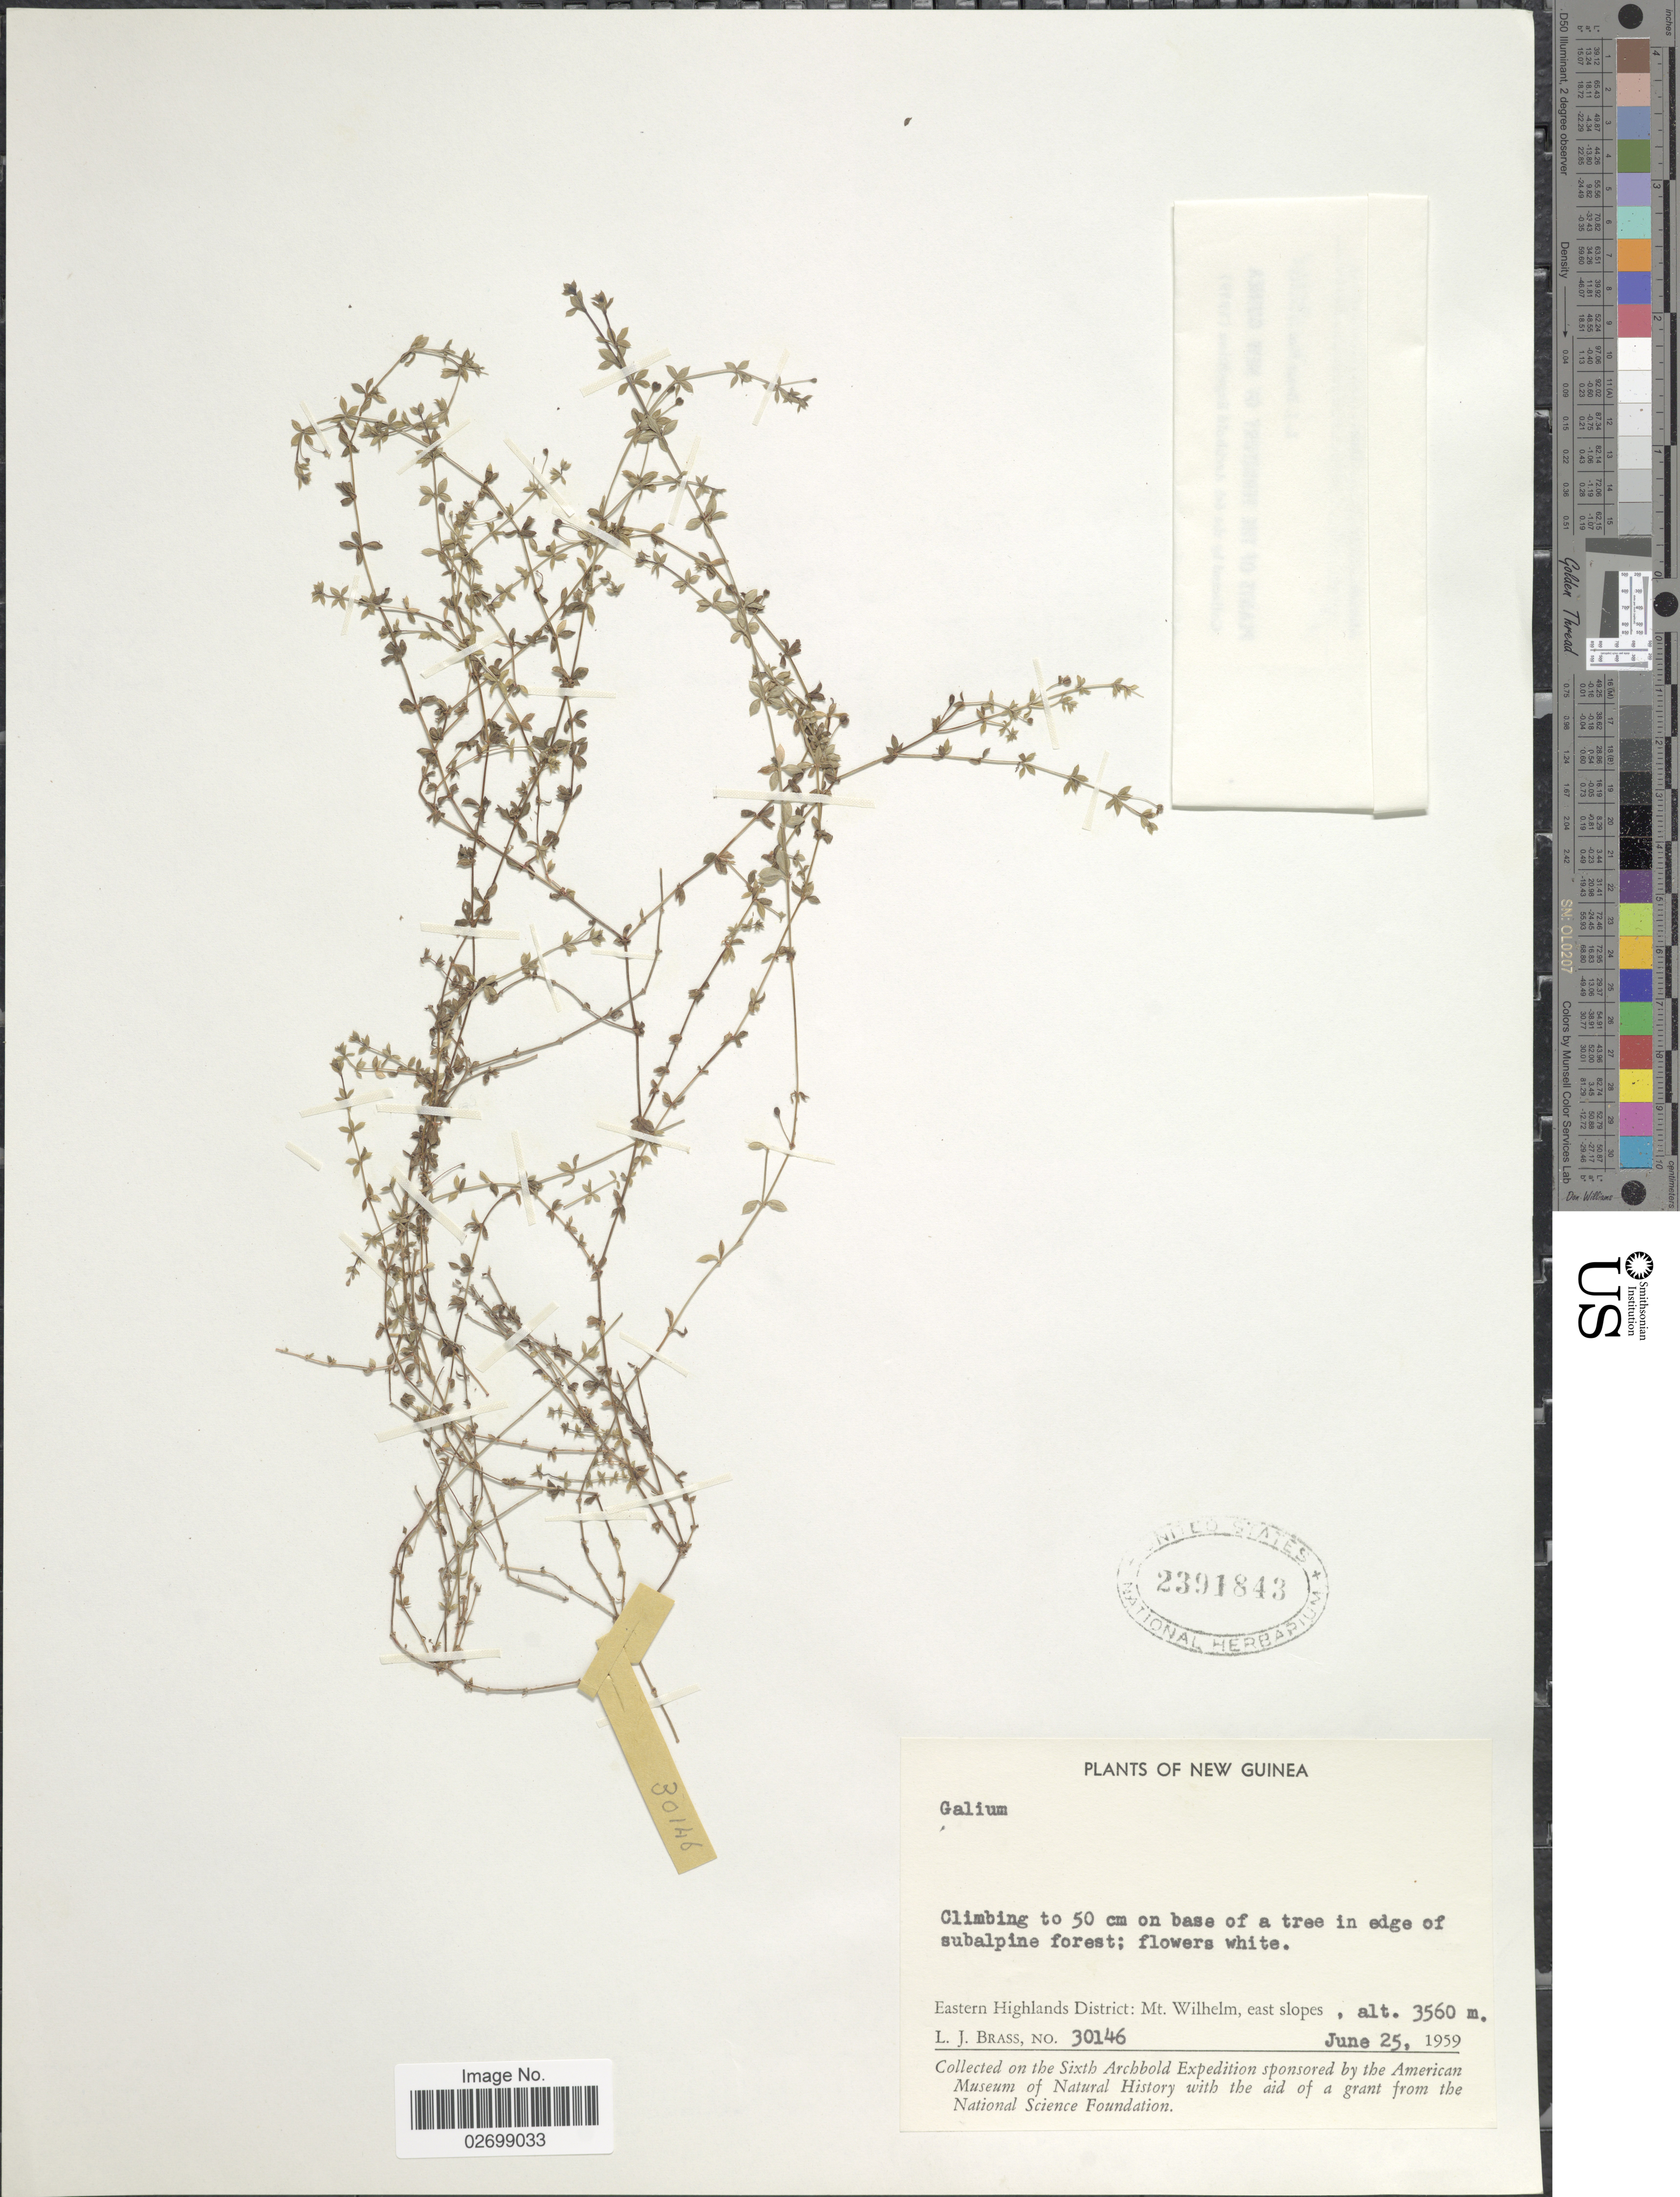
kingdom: Plantae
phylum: Tracheophyta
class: Magnoliopsida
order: Gentianales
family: Rubiaceae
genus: Galium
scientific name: Galium sp.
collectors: L. J. Brass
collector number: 30146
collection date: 1959-06-25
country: Papua New Guinea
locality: New Guinea. Eastern Highlands District: Mt. Wilhelm, east slopes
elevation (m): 3560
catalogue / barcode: US 2391843